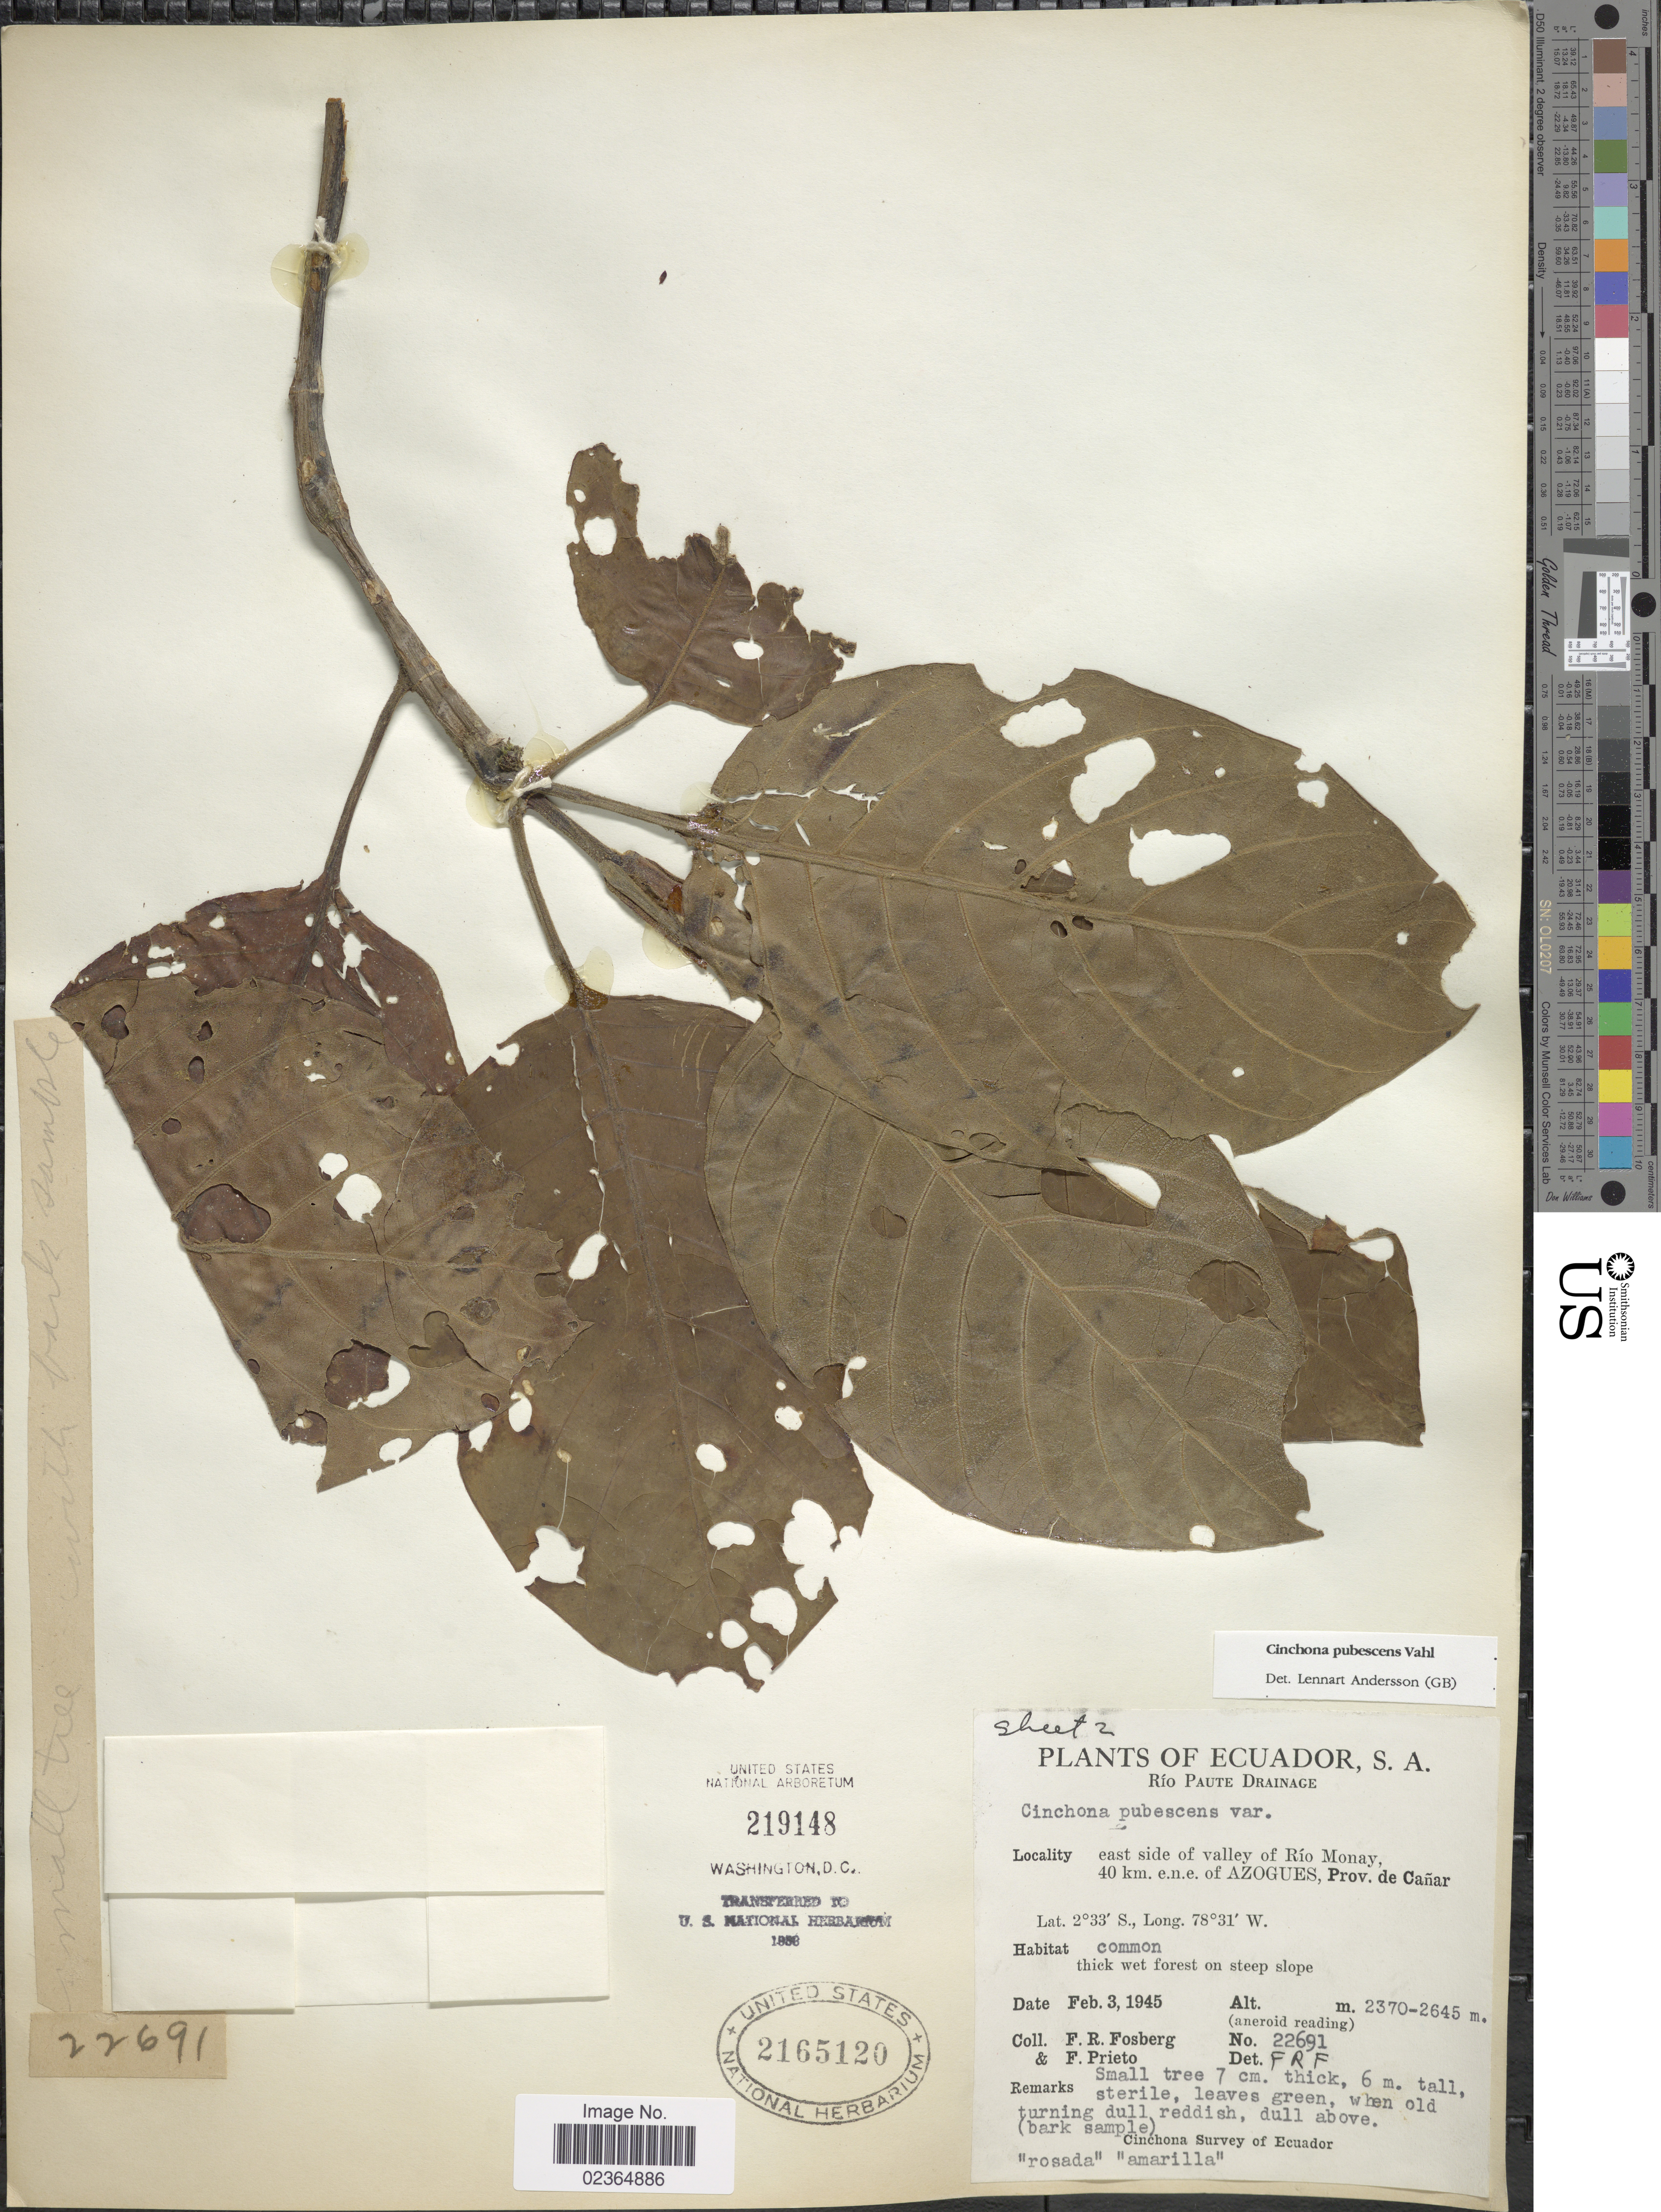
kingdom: Plantae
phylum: Tracheophyta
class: Magnoliopsida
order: Gentianales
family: Rubiaceae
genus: Cinchona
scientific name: Cinchona pubescens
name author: Vahl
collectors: F. R. Fosberg & F. Prieto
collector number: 22691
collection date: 1945-02-03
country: Ecuador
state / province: Cañar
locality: Río Paute Drainage. east side of valley of río Monay, 40 km. e.n.e. of Azogues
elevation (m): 2370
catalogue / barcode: US 2165120